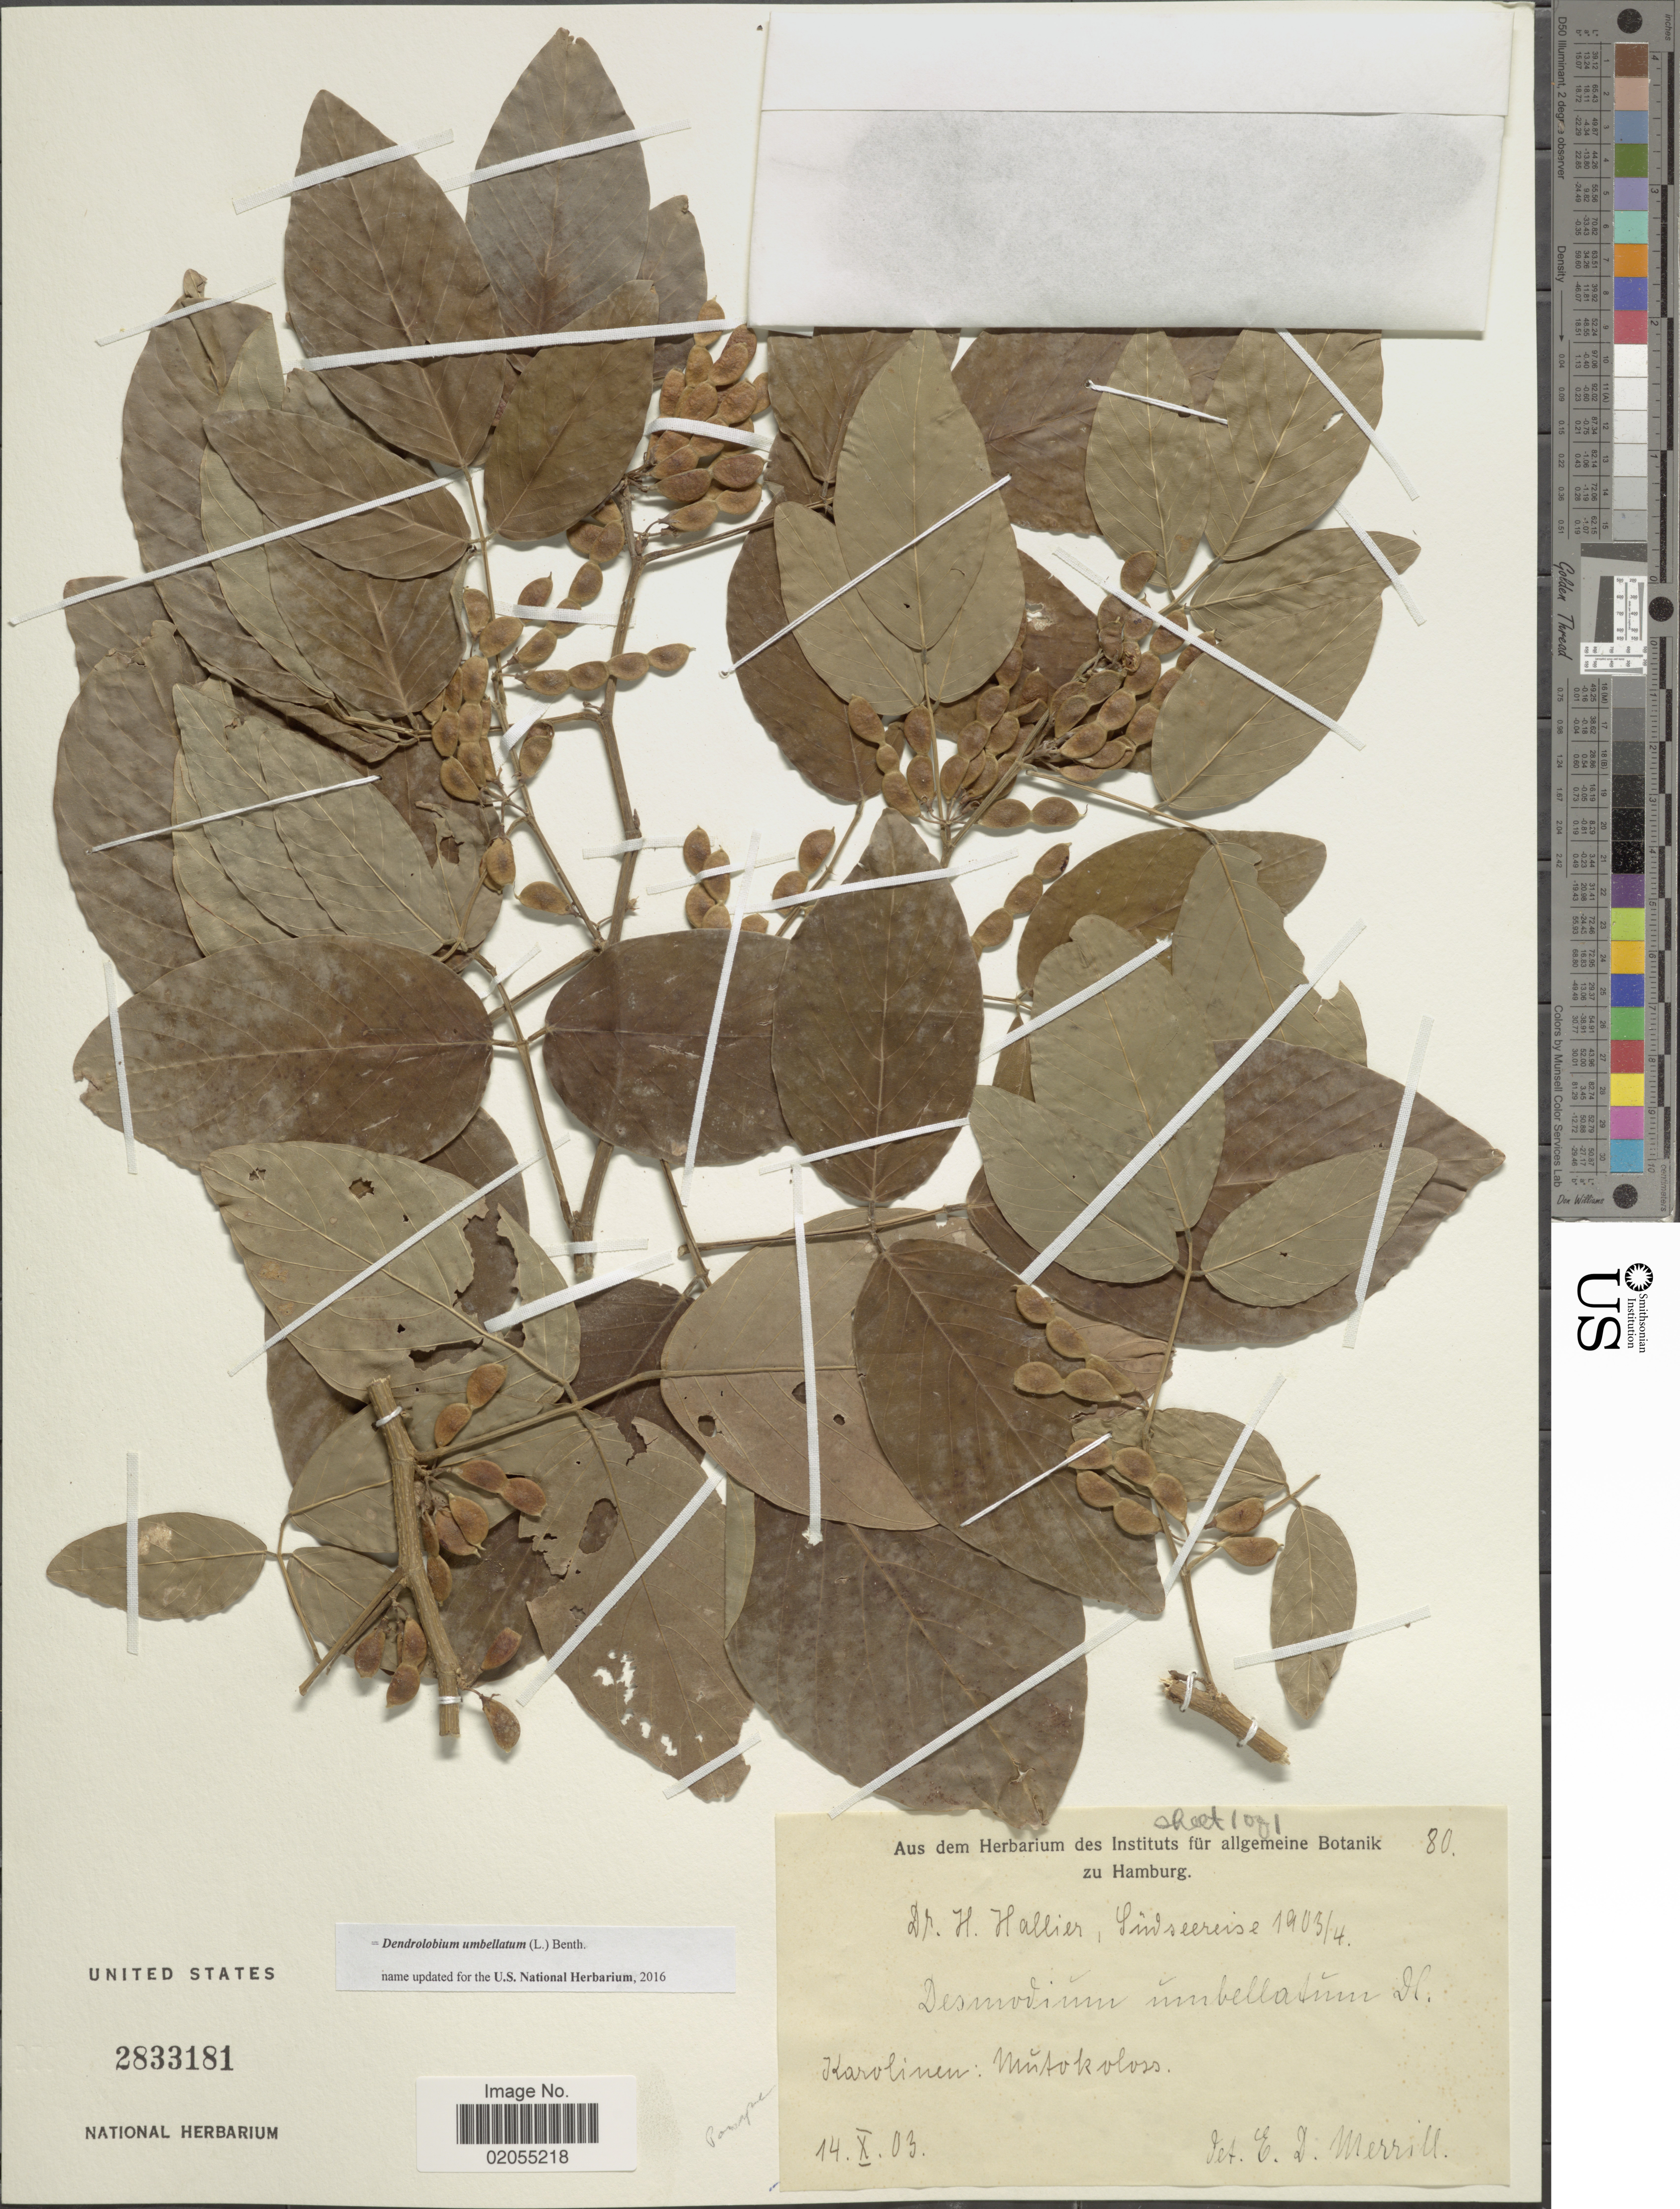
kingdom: Plantae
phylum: Tracheophyta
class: Magnoliopsida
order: Fabales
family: Fabaceae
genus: Dendrolobium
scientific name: Dendrolobium umbellatum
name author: (L.) Benth.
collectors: H. G. Hallier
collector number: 80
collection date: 1903-10-14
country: Micronesia, Federated States of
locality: Karolinen, Untokoloss [interpreted]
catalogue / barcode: US 2833181